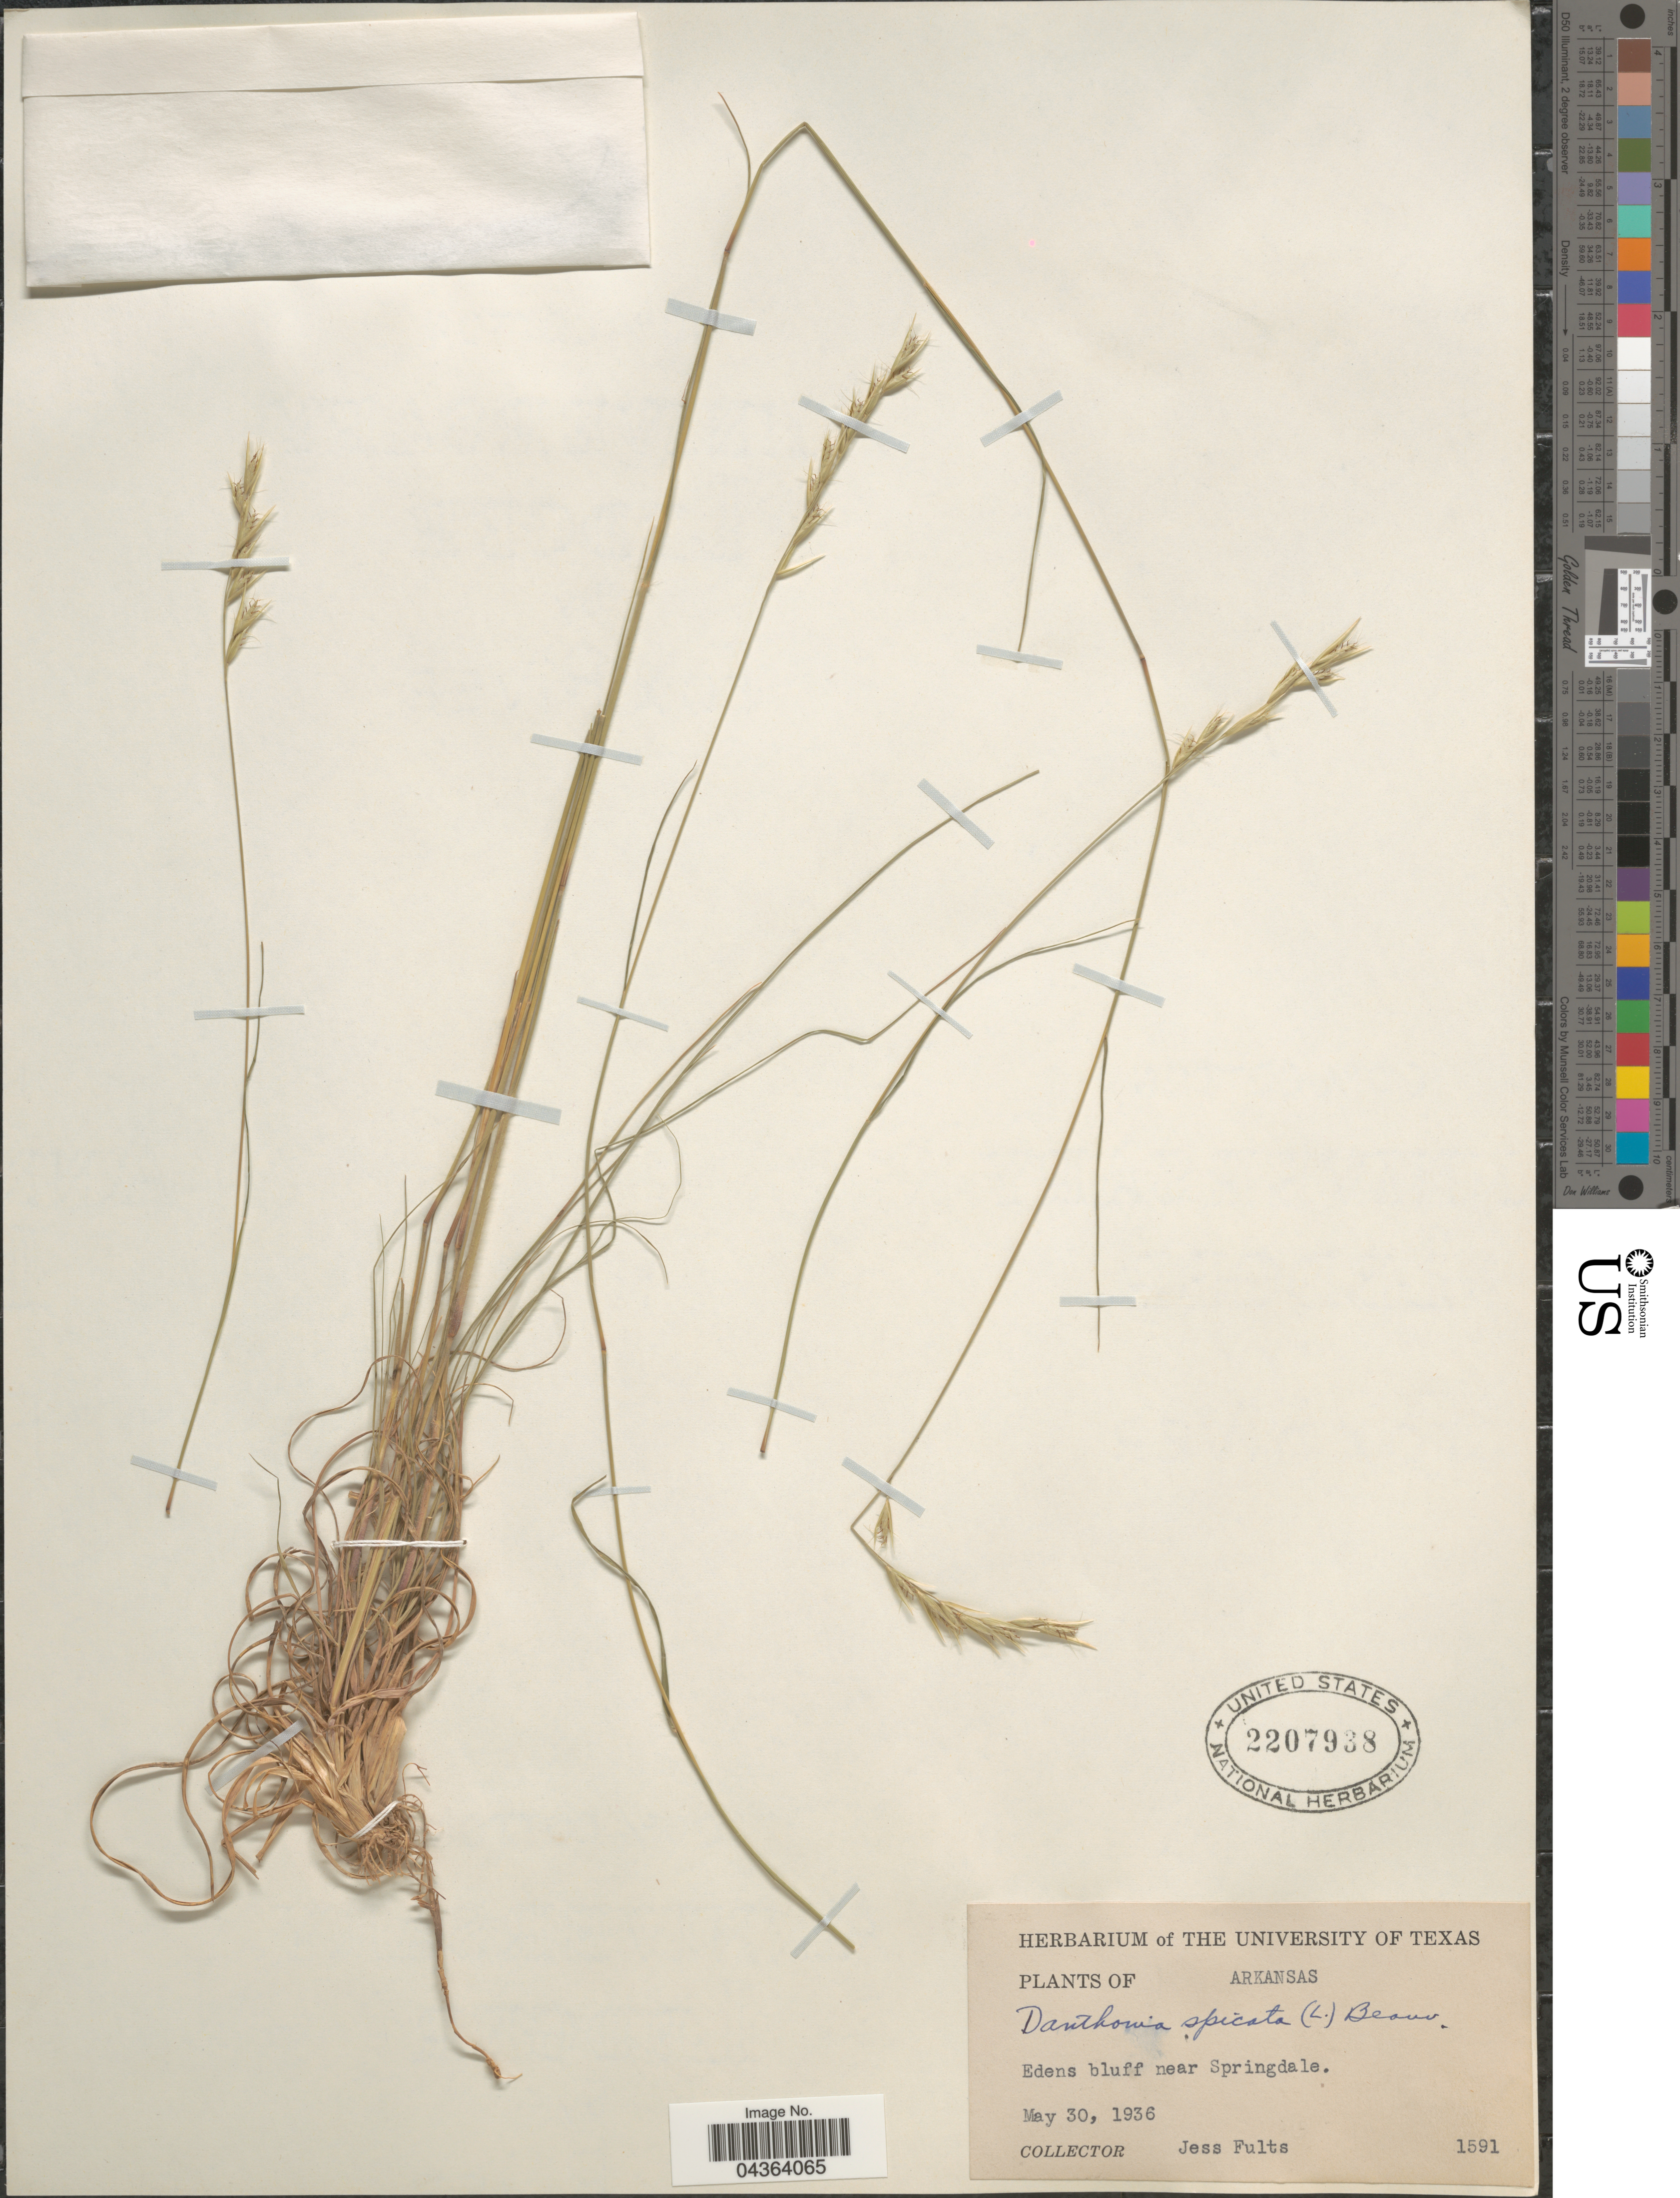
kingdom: Plantae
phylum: Tracheophyta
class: Liliopsida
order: Poales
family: Poaceae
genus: Danthonia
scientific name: Danthonia spicata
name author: (L.) P. Beauv. ex Roem. & Schult.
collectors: J. Fults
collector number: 1591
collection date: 1936-05-30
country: United States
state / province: Arkansas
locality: Edens bluff near Springdale.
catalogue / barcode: US 2207938